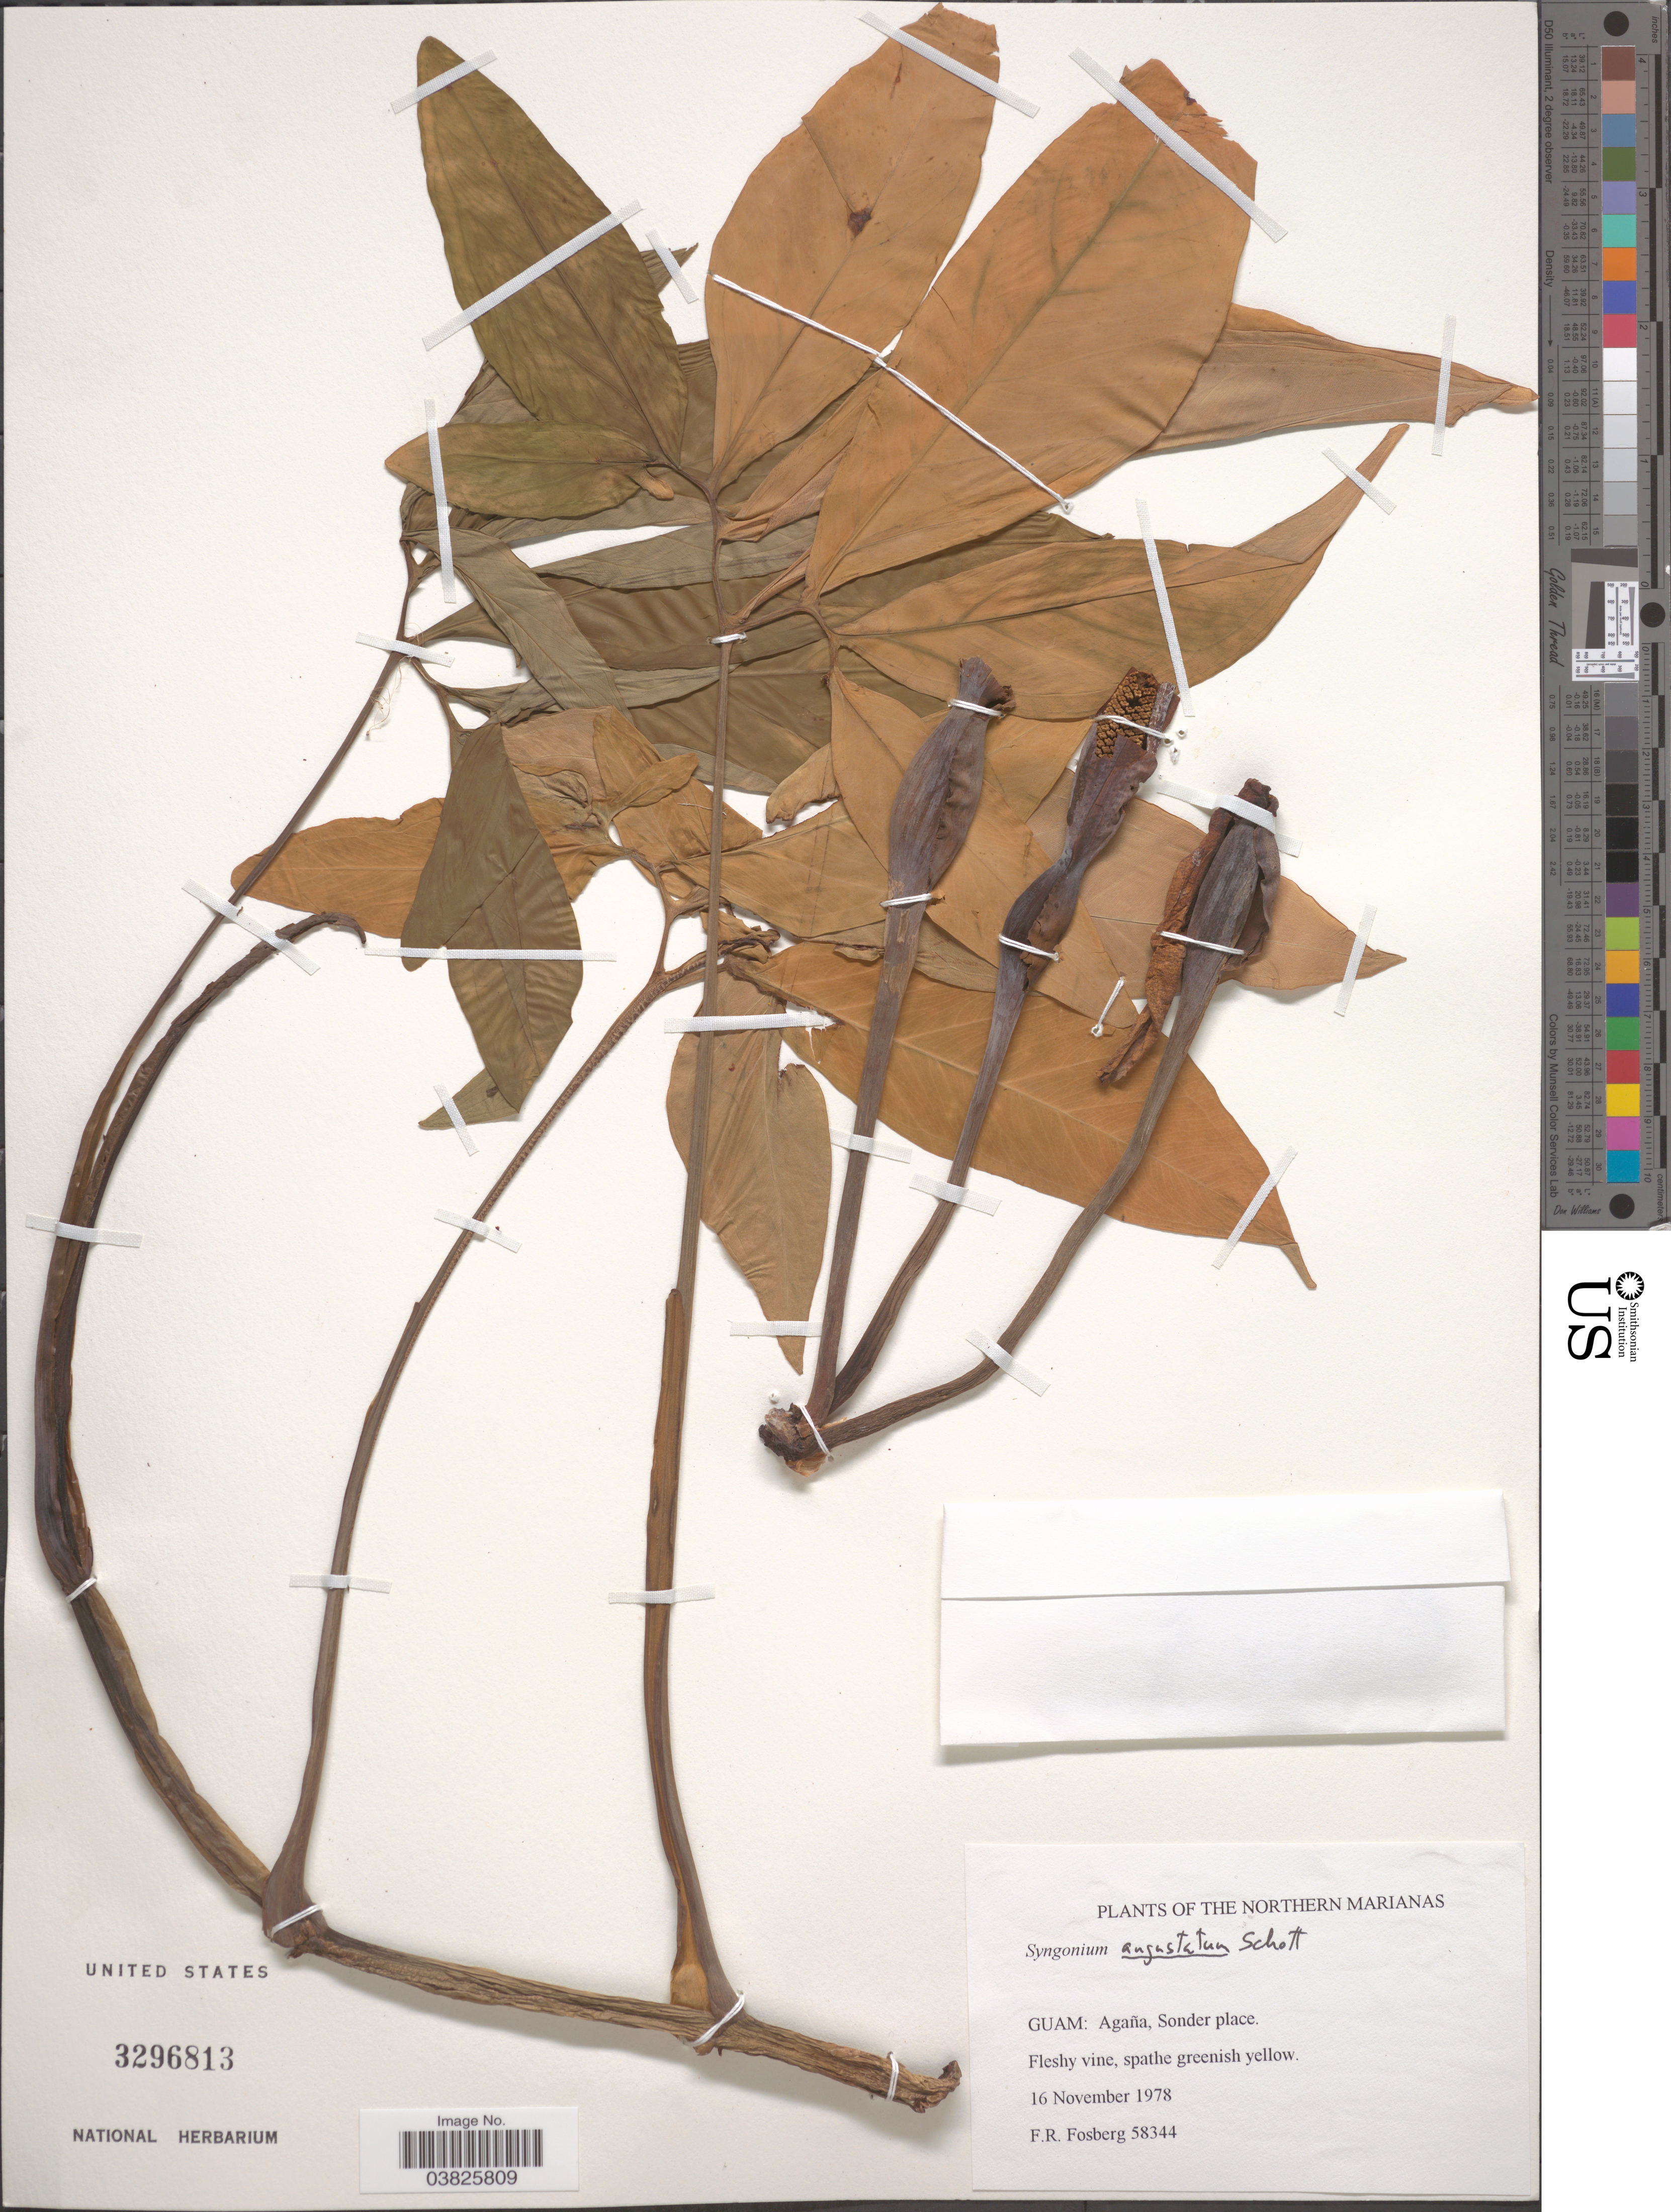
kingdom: Plantae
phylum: Tracheophyta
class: Liliopsida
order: Alismatales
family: Araceae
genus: Syngonium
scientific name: Syngonium angustatum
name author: Schott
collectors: F. R. Fosberg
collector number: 58344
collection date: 1978-11-16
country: Guam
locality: The Northern Marianas. Agaña, Sonder place.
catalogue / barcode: US 3296813